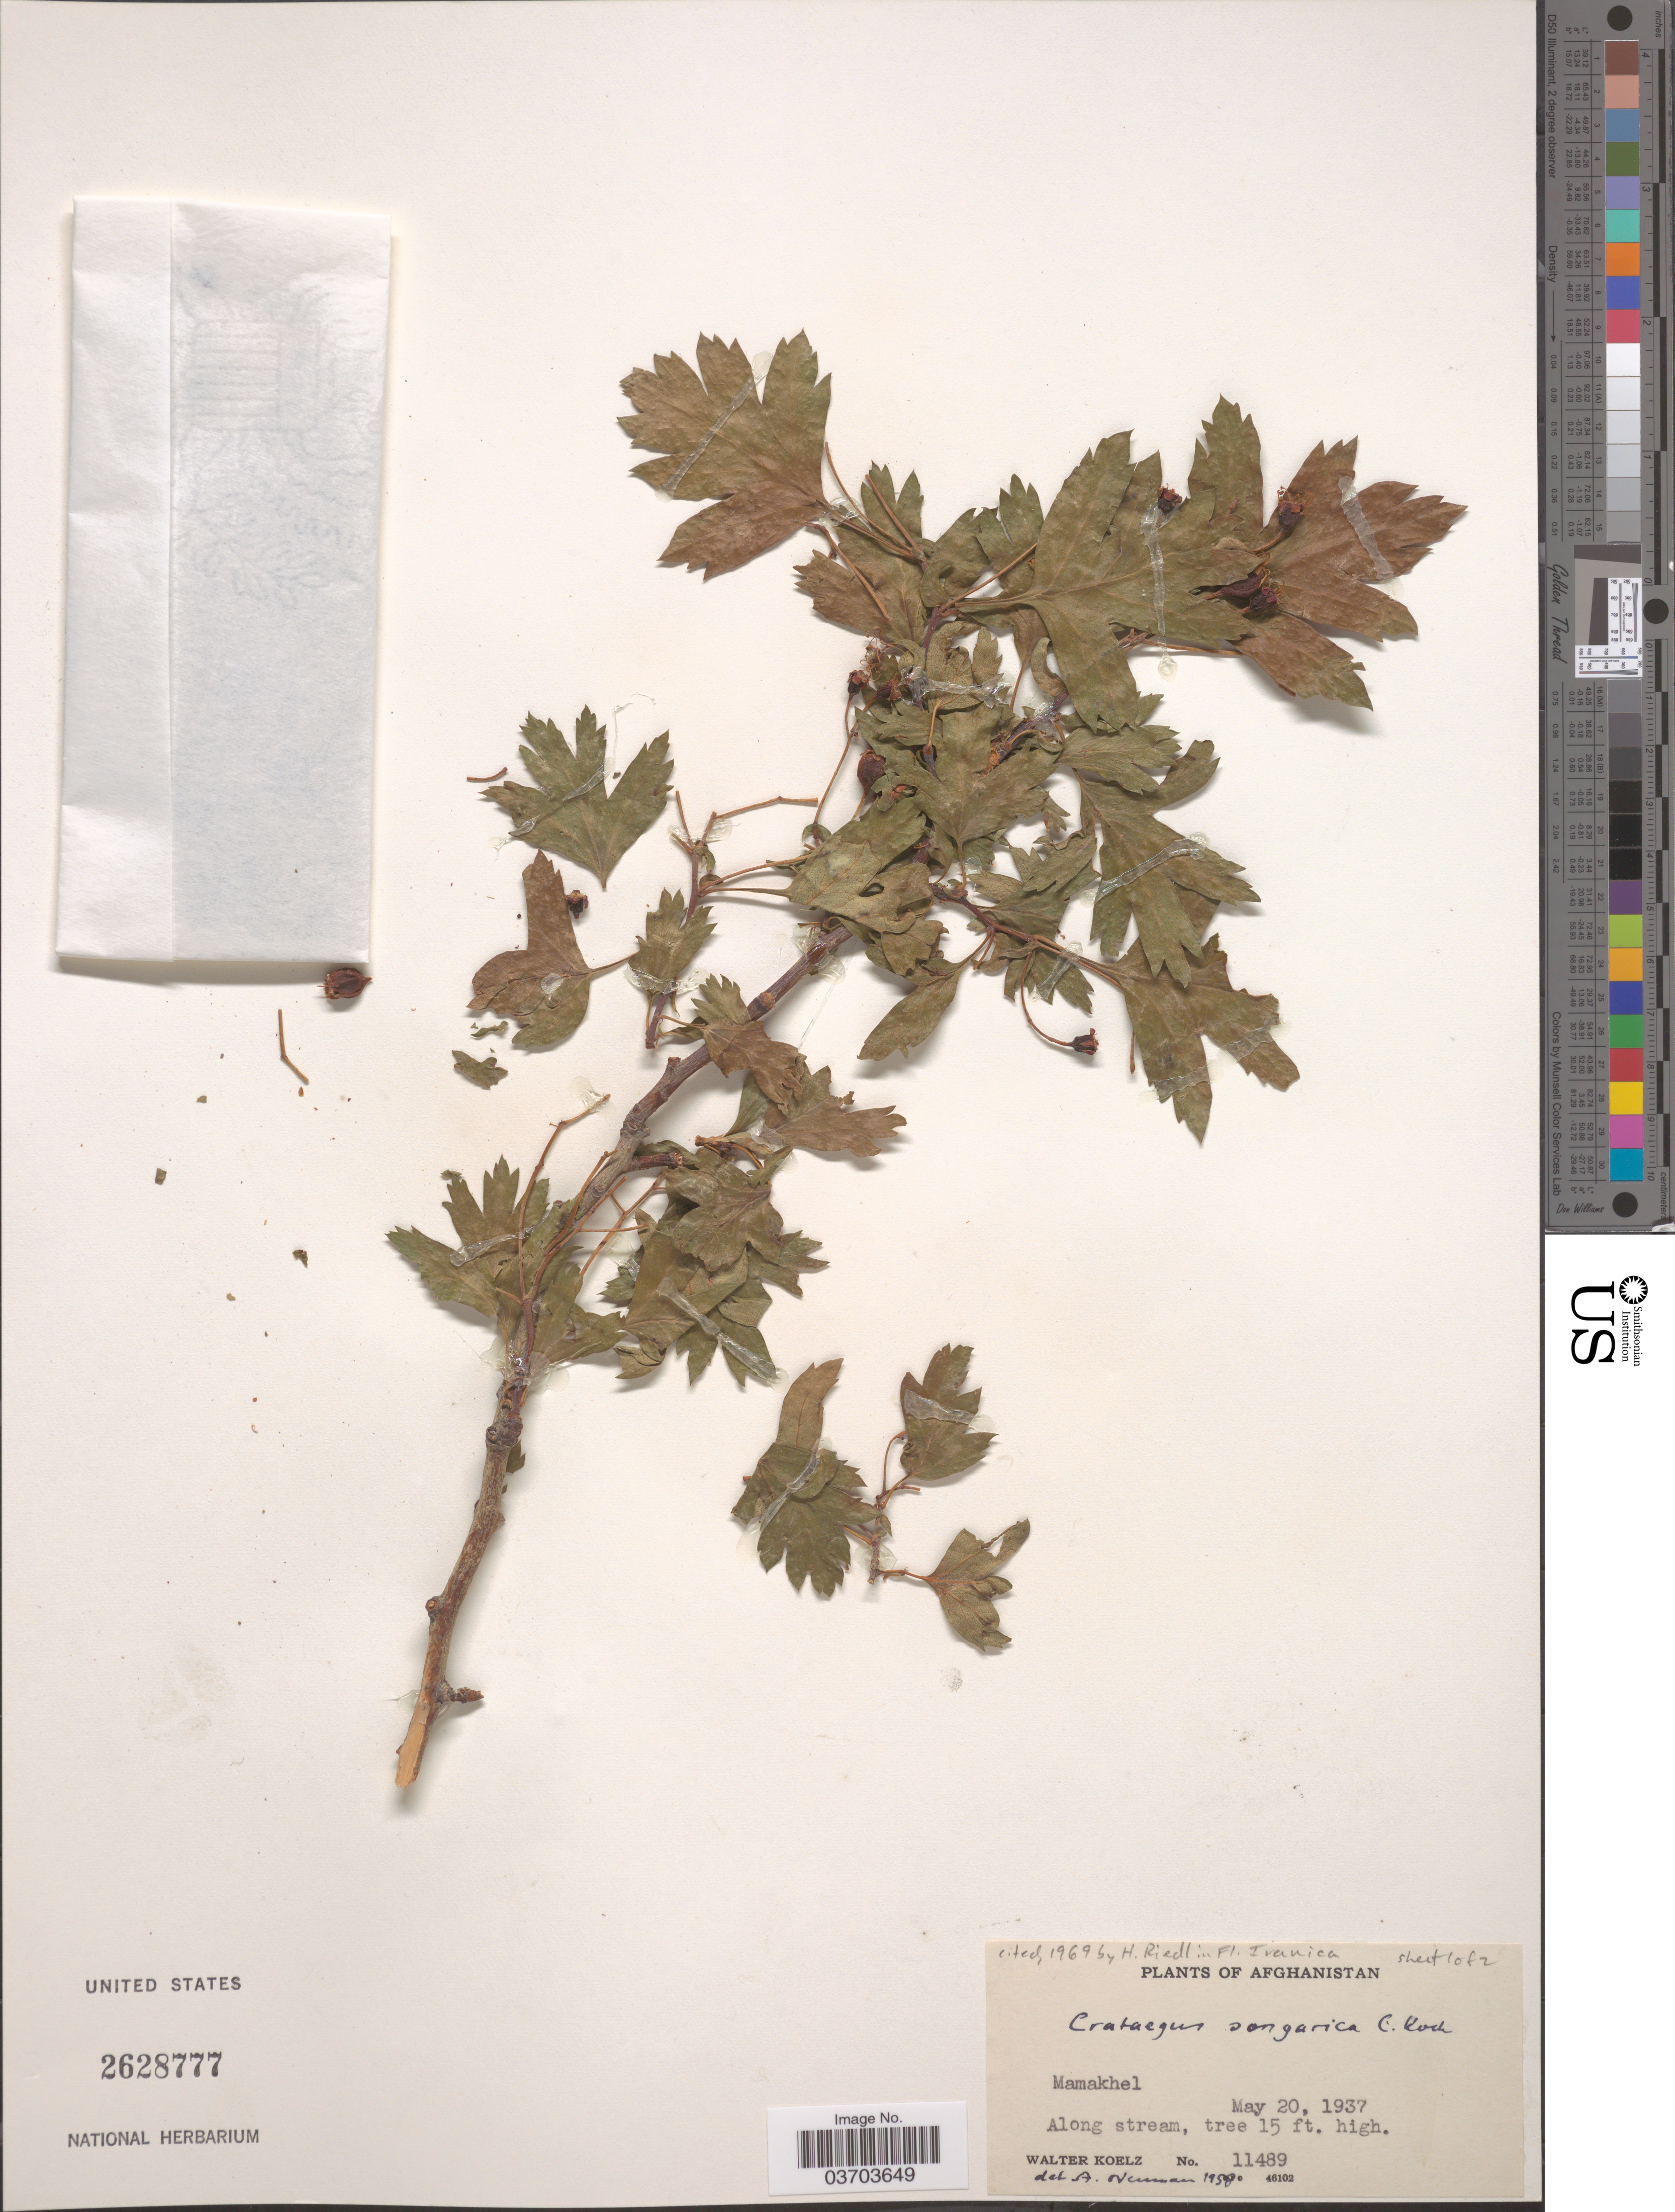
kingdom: Plantae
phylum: Tracheophyta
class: Magnoliopsida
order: Rosales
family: Rosaceae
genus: Crataegus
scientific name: Crataegus songarica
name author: K. Koch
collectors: W. N. Koelz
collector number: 11489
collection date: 1937-05-20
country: Afghanistan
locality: Mamakhel.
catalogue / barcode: US 2628777